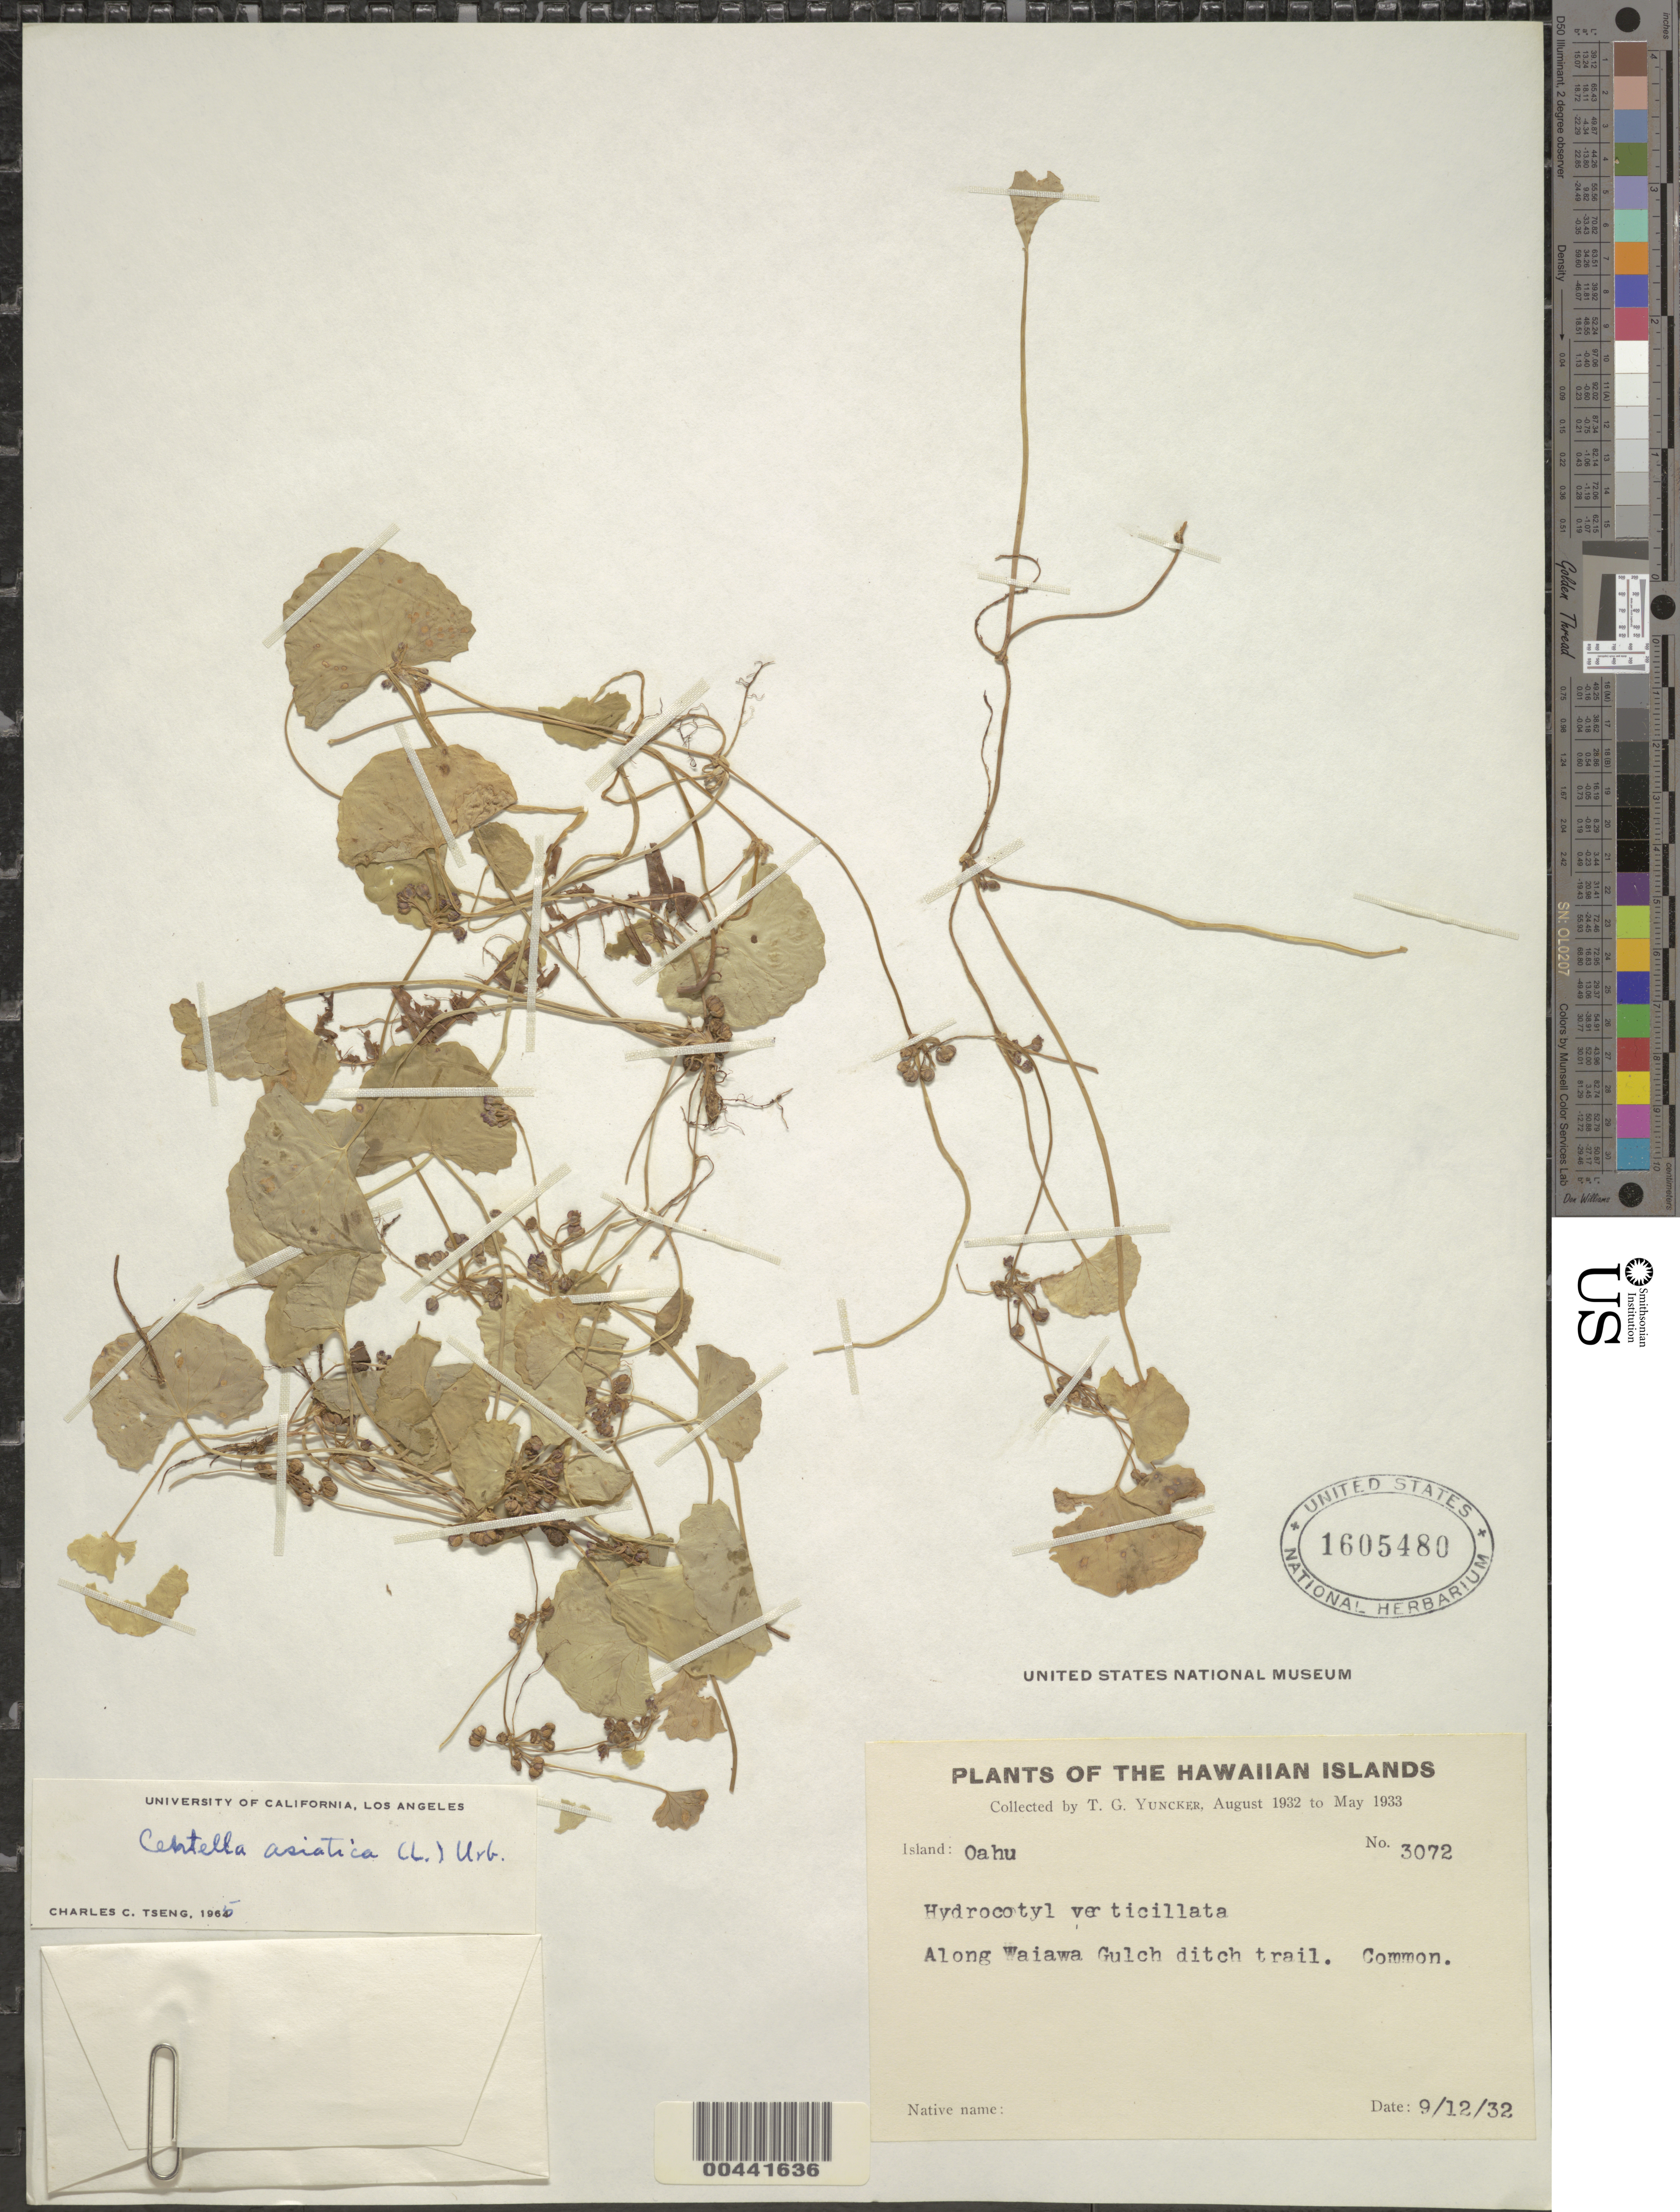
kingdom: Plantae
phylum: Tracheophyta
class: Magnoliopsida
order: Apiales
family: Apiaceae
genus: Centella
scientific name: Centella asiatica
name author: (L.) Urb.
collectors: T. G. Yuncker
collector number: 3072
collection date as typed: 9 Dec 1932 or 12 Sep 1932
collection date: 1932-09-12 or 1932-12-09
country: United States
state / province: Hawaii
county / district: Honolulu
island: Oahu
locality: Along Waiawa Gulch ditch trail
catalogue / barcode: US 1605480